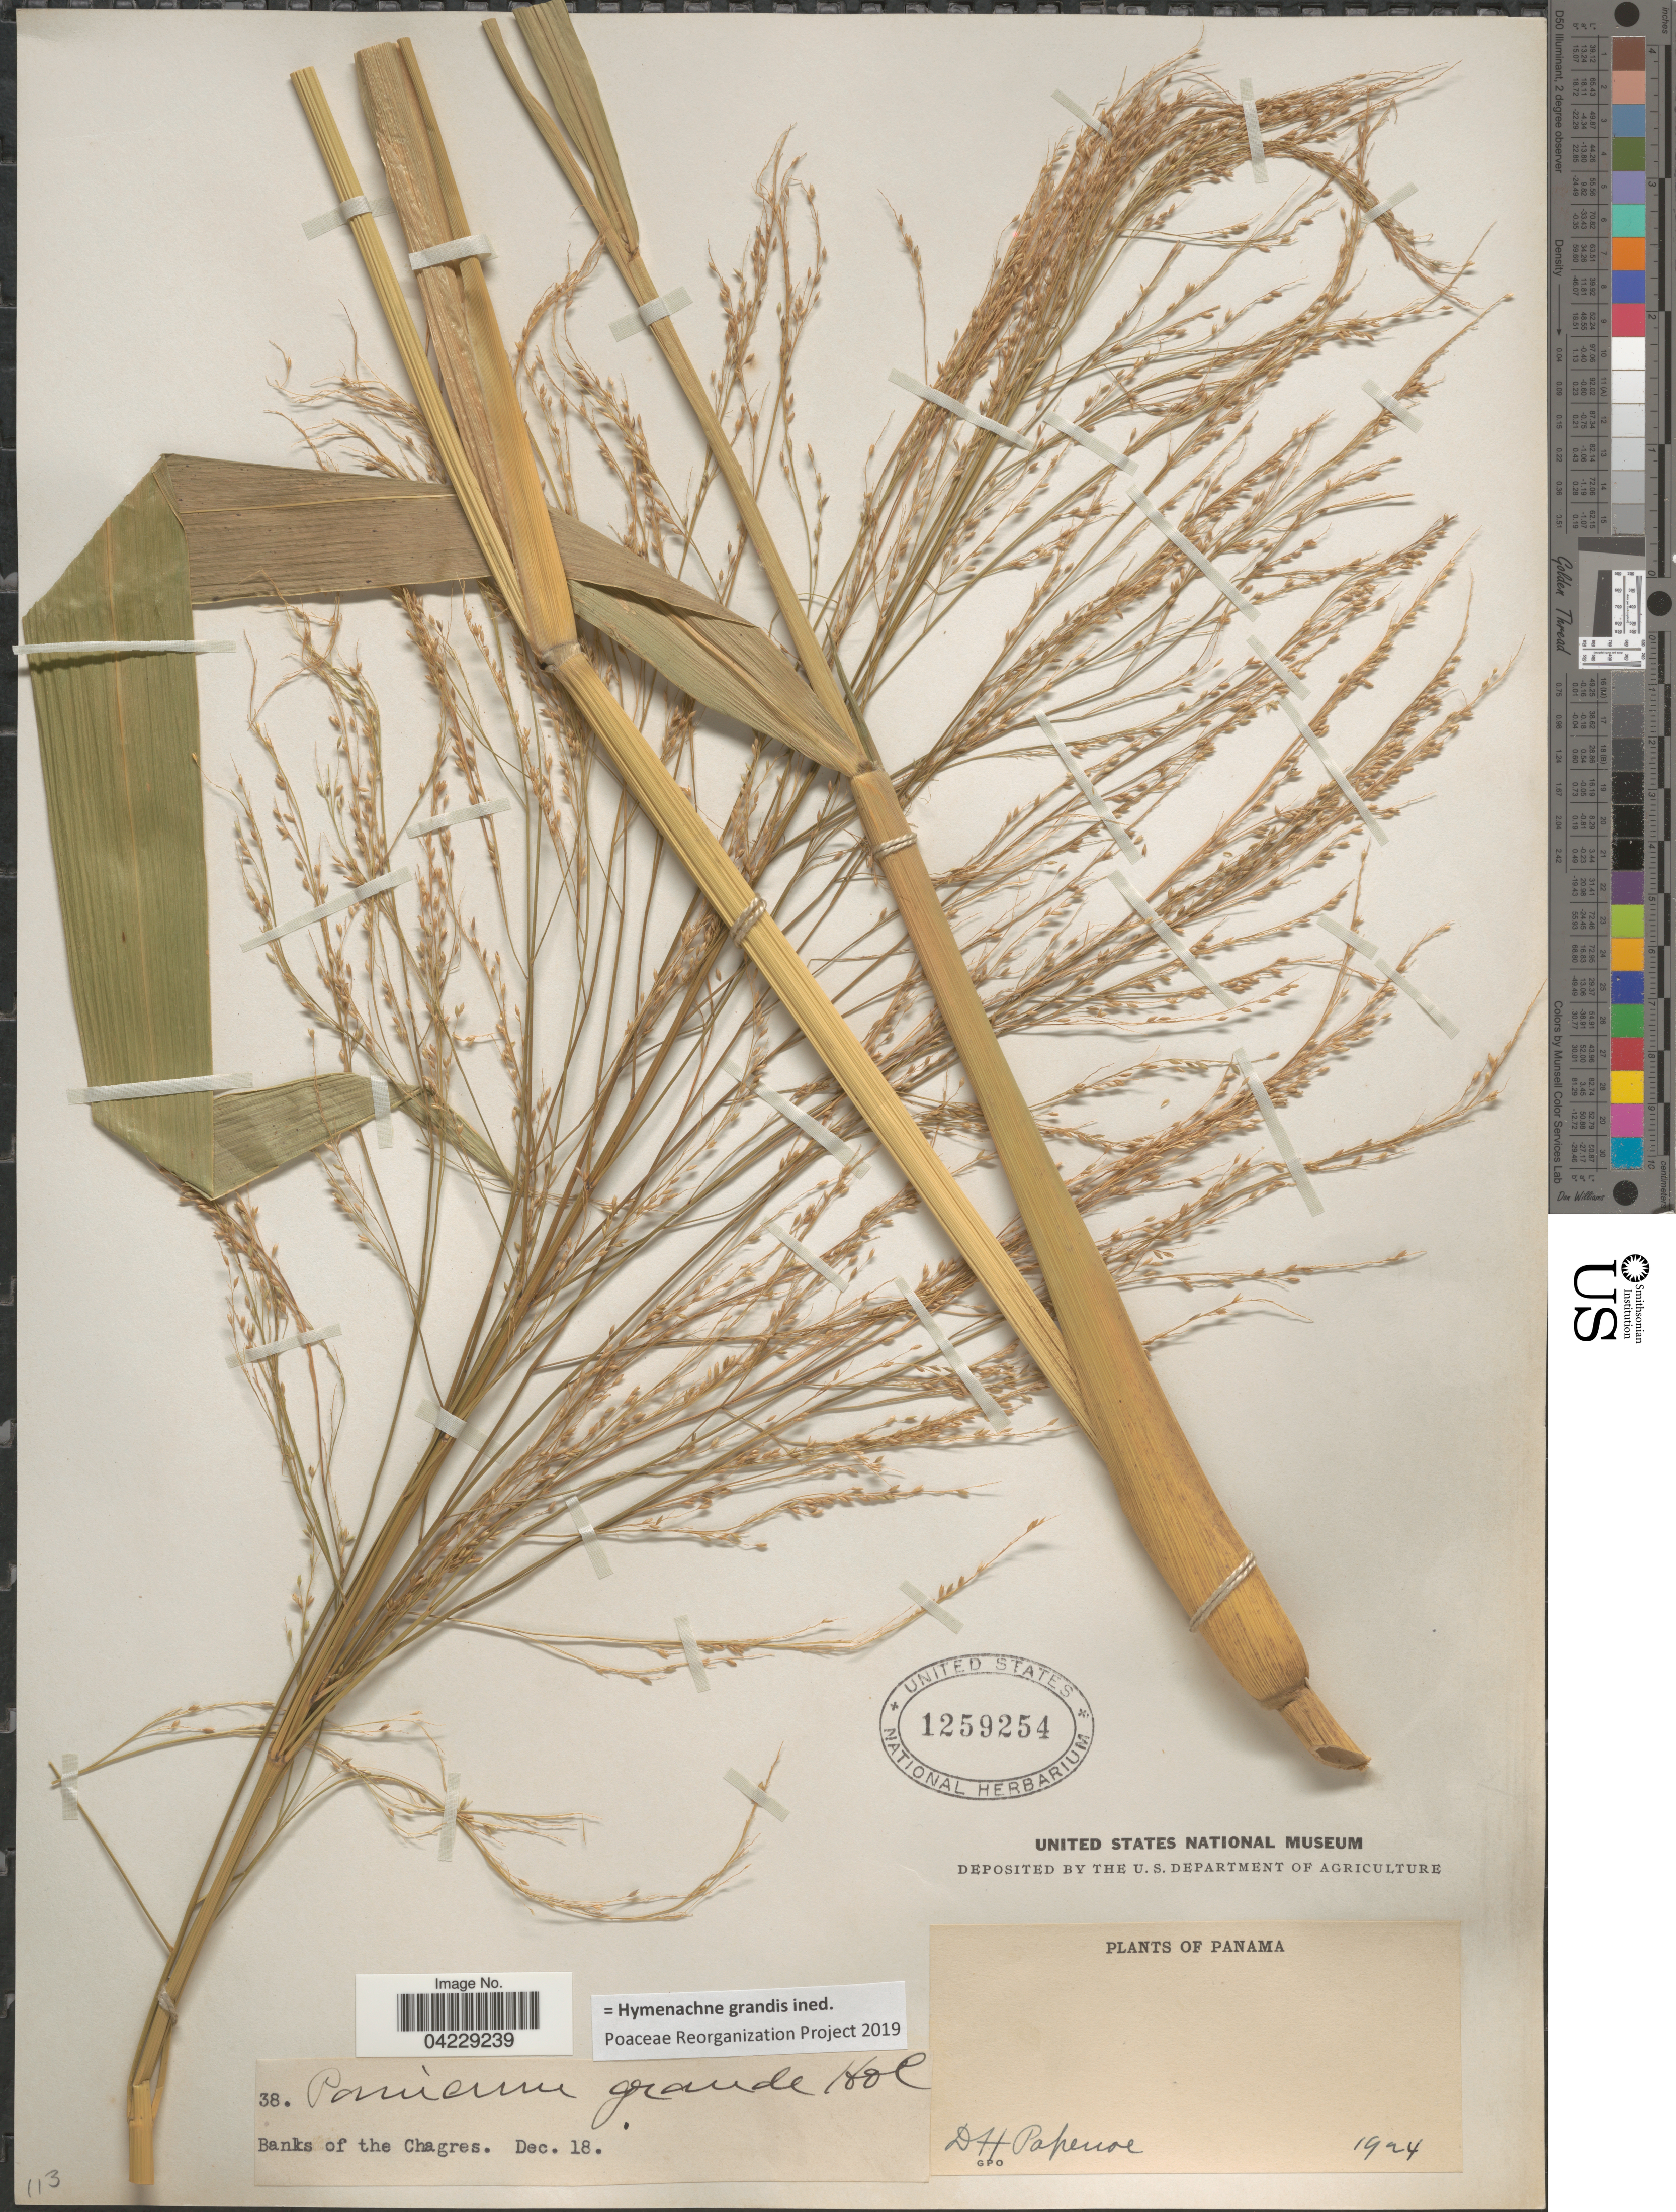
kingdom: Plantae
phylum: Tracheophyta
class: Liliopsida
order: Poales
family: Poaceae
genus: Hymenachne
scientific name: Hymenachne grandis ined. prp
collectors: D. Popenoe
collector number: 38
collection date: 1924-12-18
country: Panama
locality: Banks of the Chagres.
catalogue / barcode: US 1259254